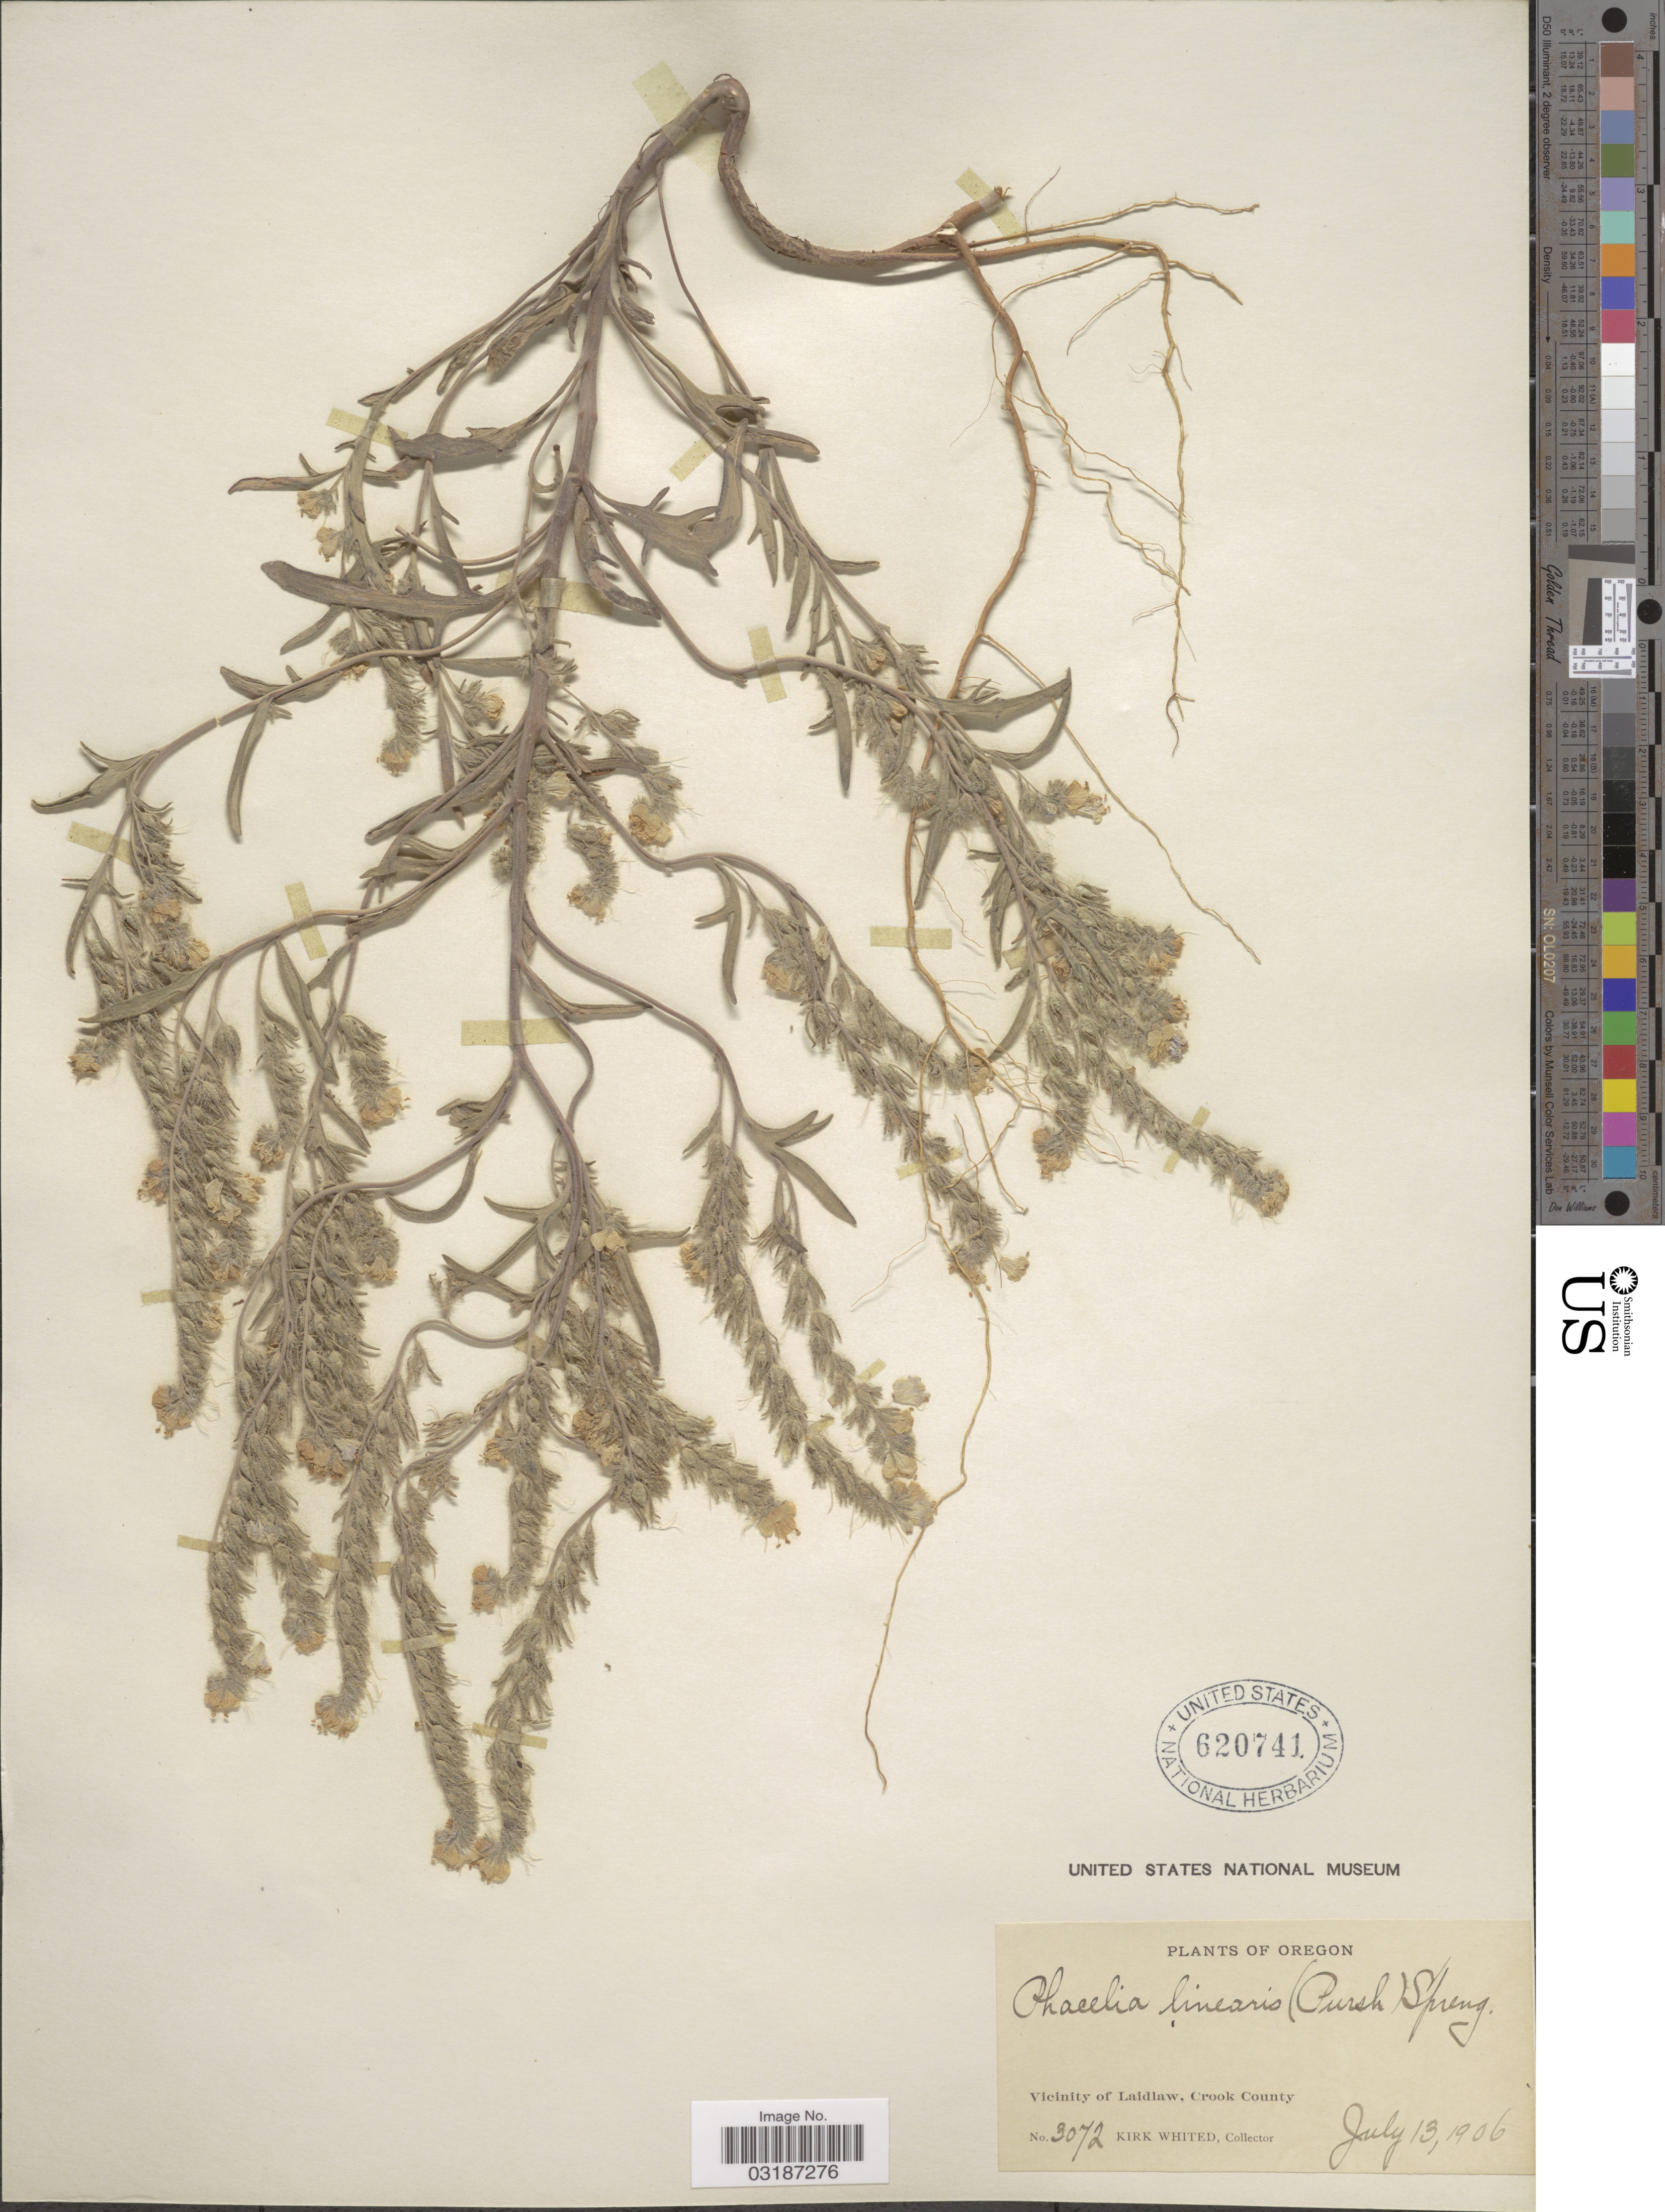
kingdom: Plantae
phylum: Tracheophyta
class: Magnoliopsida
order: Boraginales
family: Hydrophyllaceae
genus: Phacelia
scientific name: Phacelia linearis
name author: (Pursh) Holz.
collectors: K. Whited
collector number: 3072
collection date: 1906-07-13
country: United States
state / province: Oregon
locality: Vicinity of Laidlaw, Crook County.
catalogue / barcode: US 620741